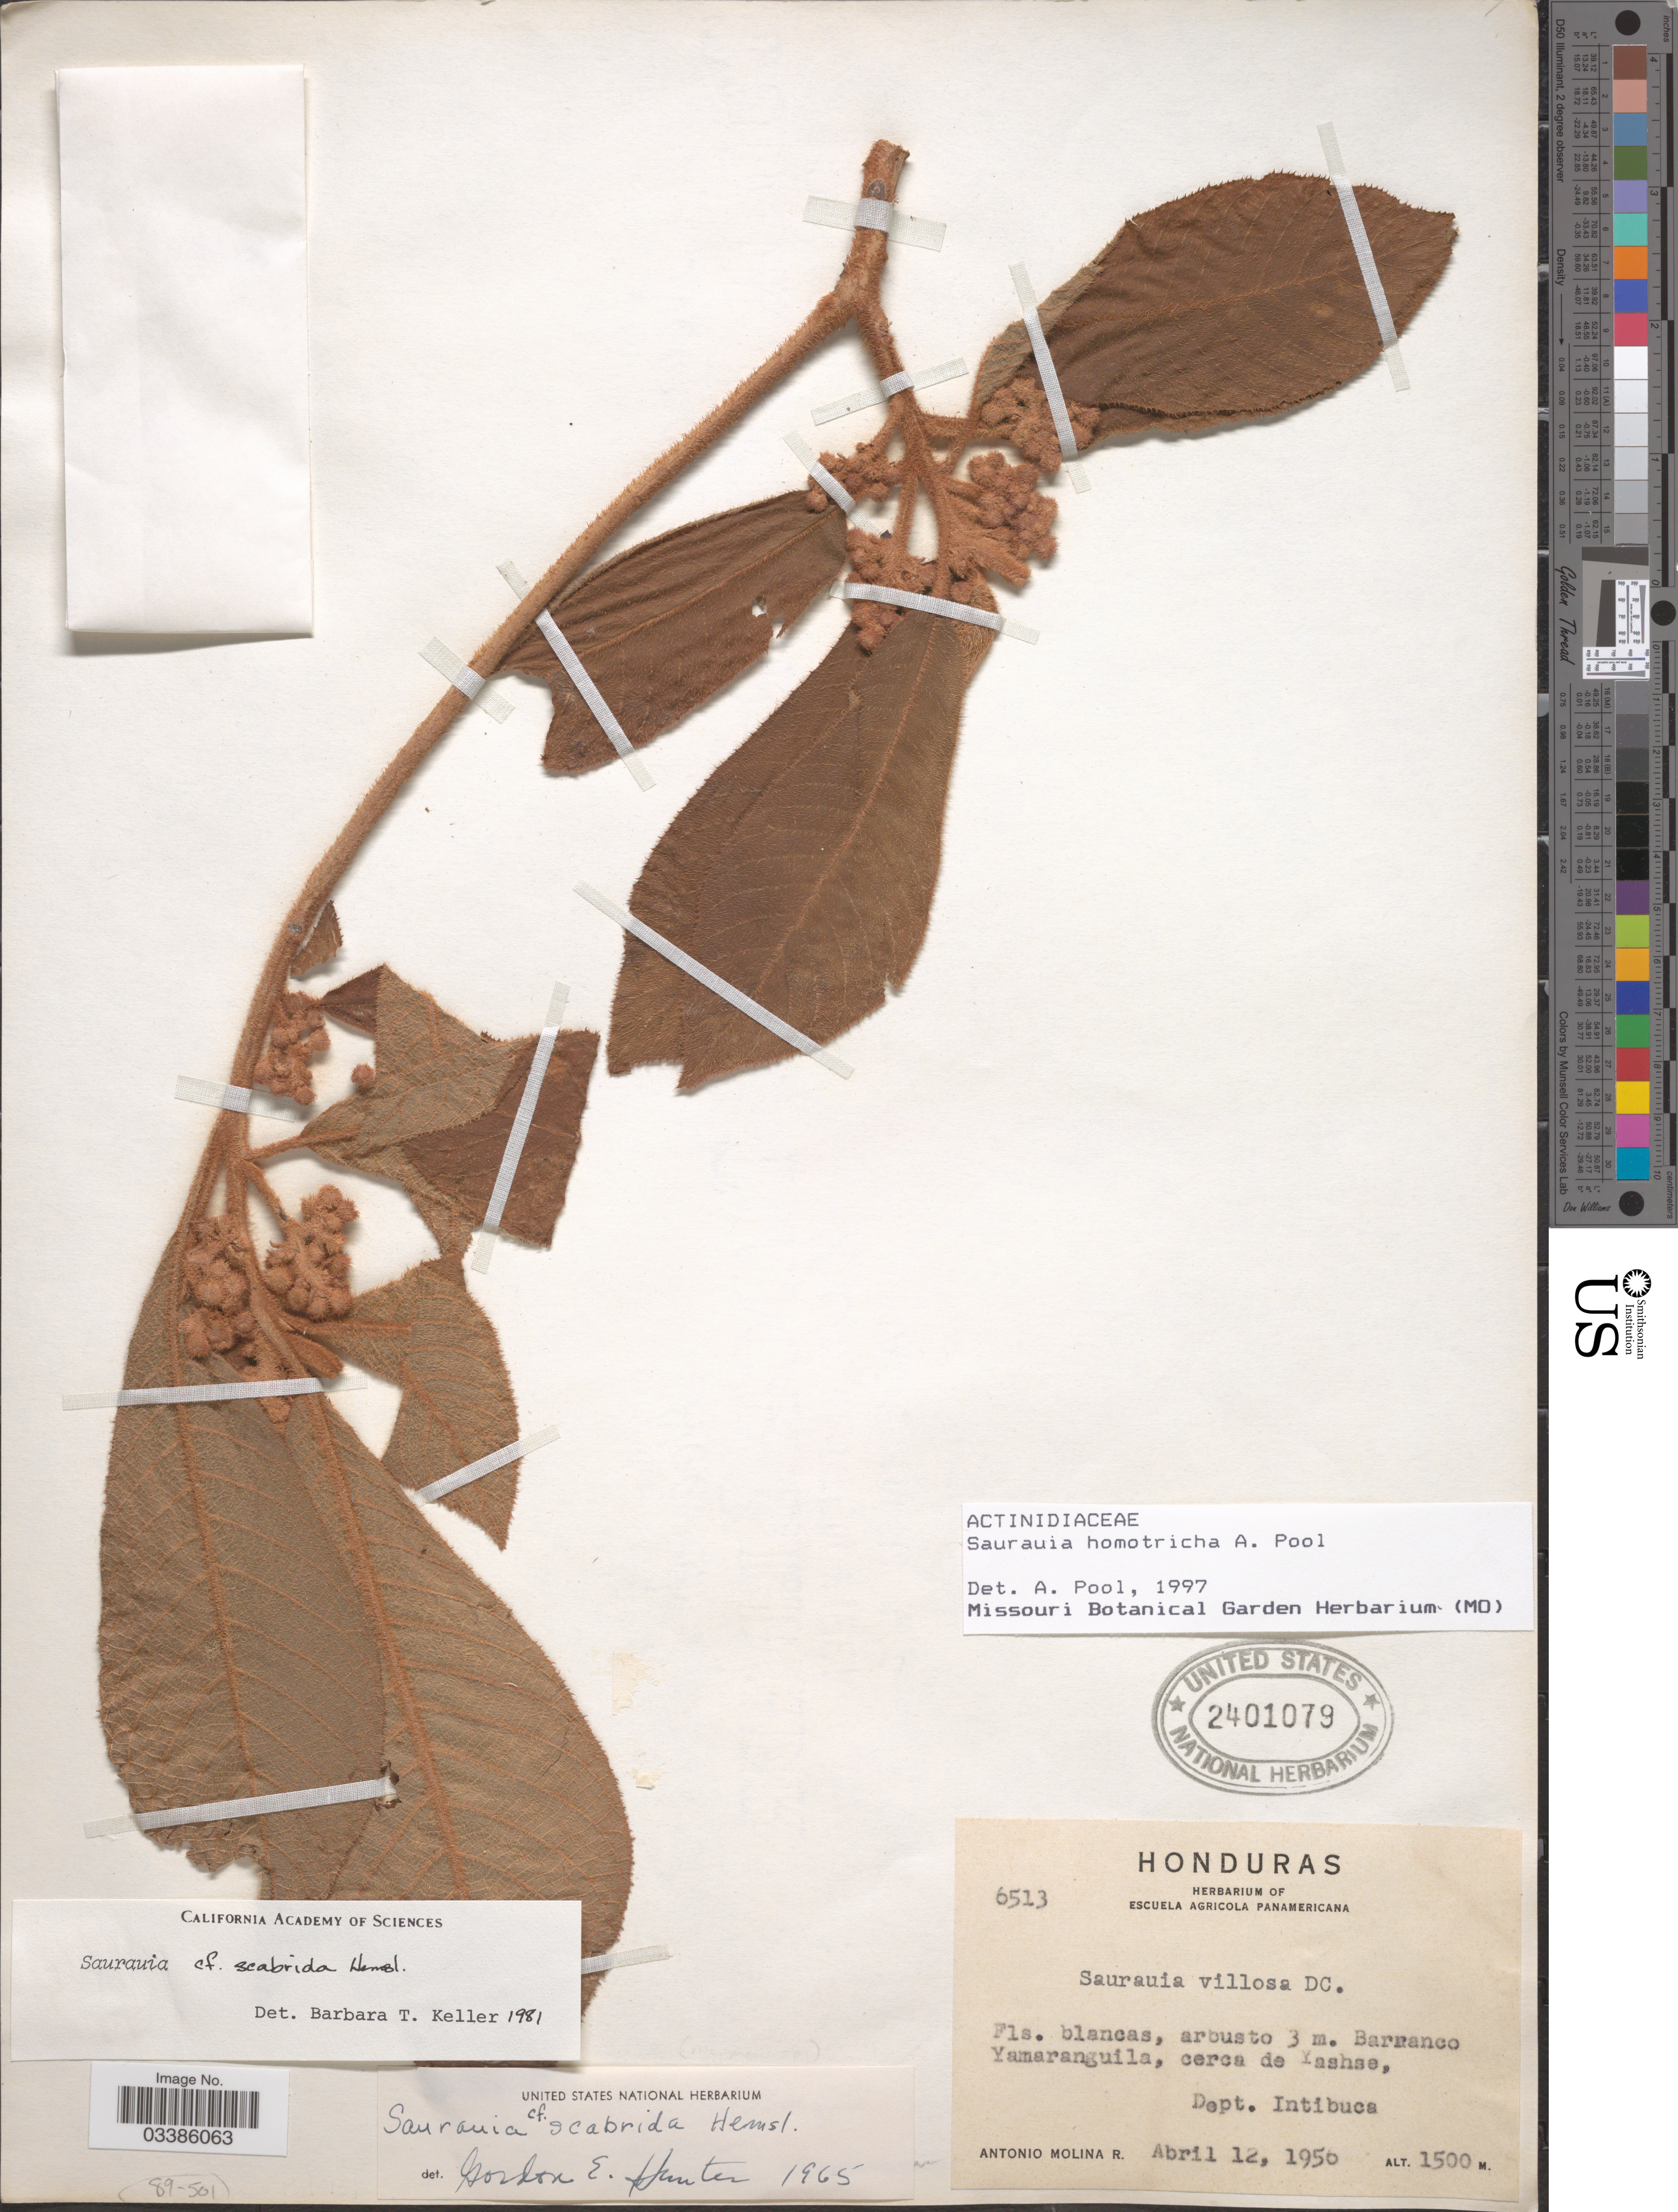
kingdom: Plantae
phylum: Tracheophyta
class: Magnoliopsida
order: Ericales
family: Actinidiaceae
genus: Saurauia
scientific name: Saurauia homotricha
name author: A. Pool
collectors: A. Molina R.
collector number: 6513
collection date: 1956-04-12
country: Honduras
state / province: Intibuca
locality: Barranco Yamaranguila, cerca de Yashse, Dept. Intibuca.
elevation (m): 1500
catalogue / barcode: US 2401079